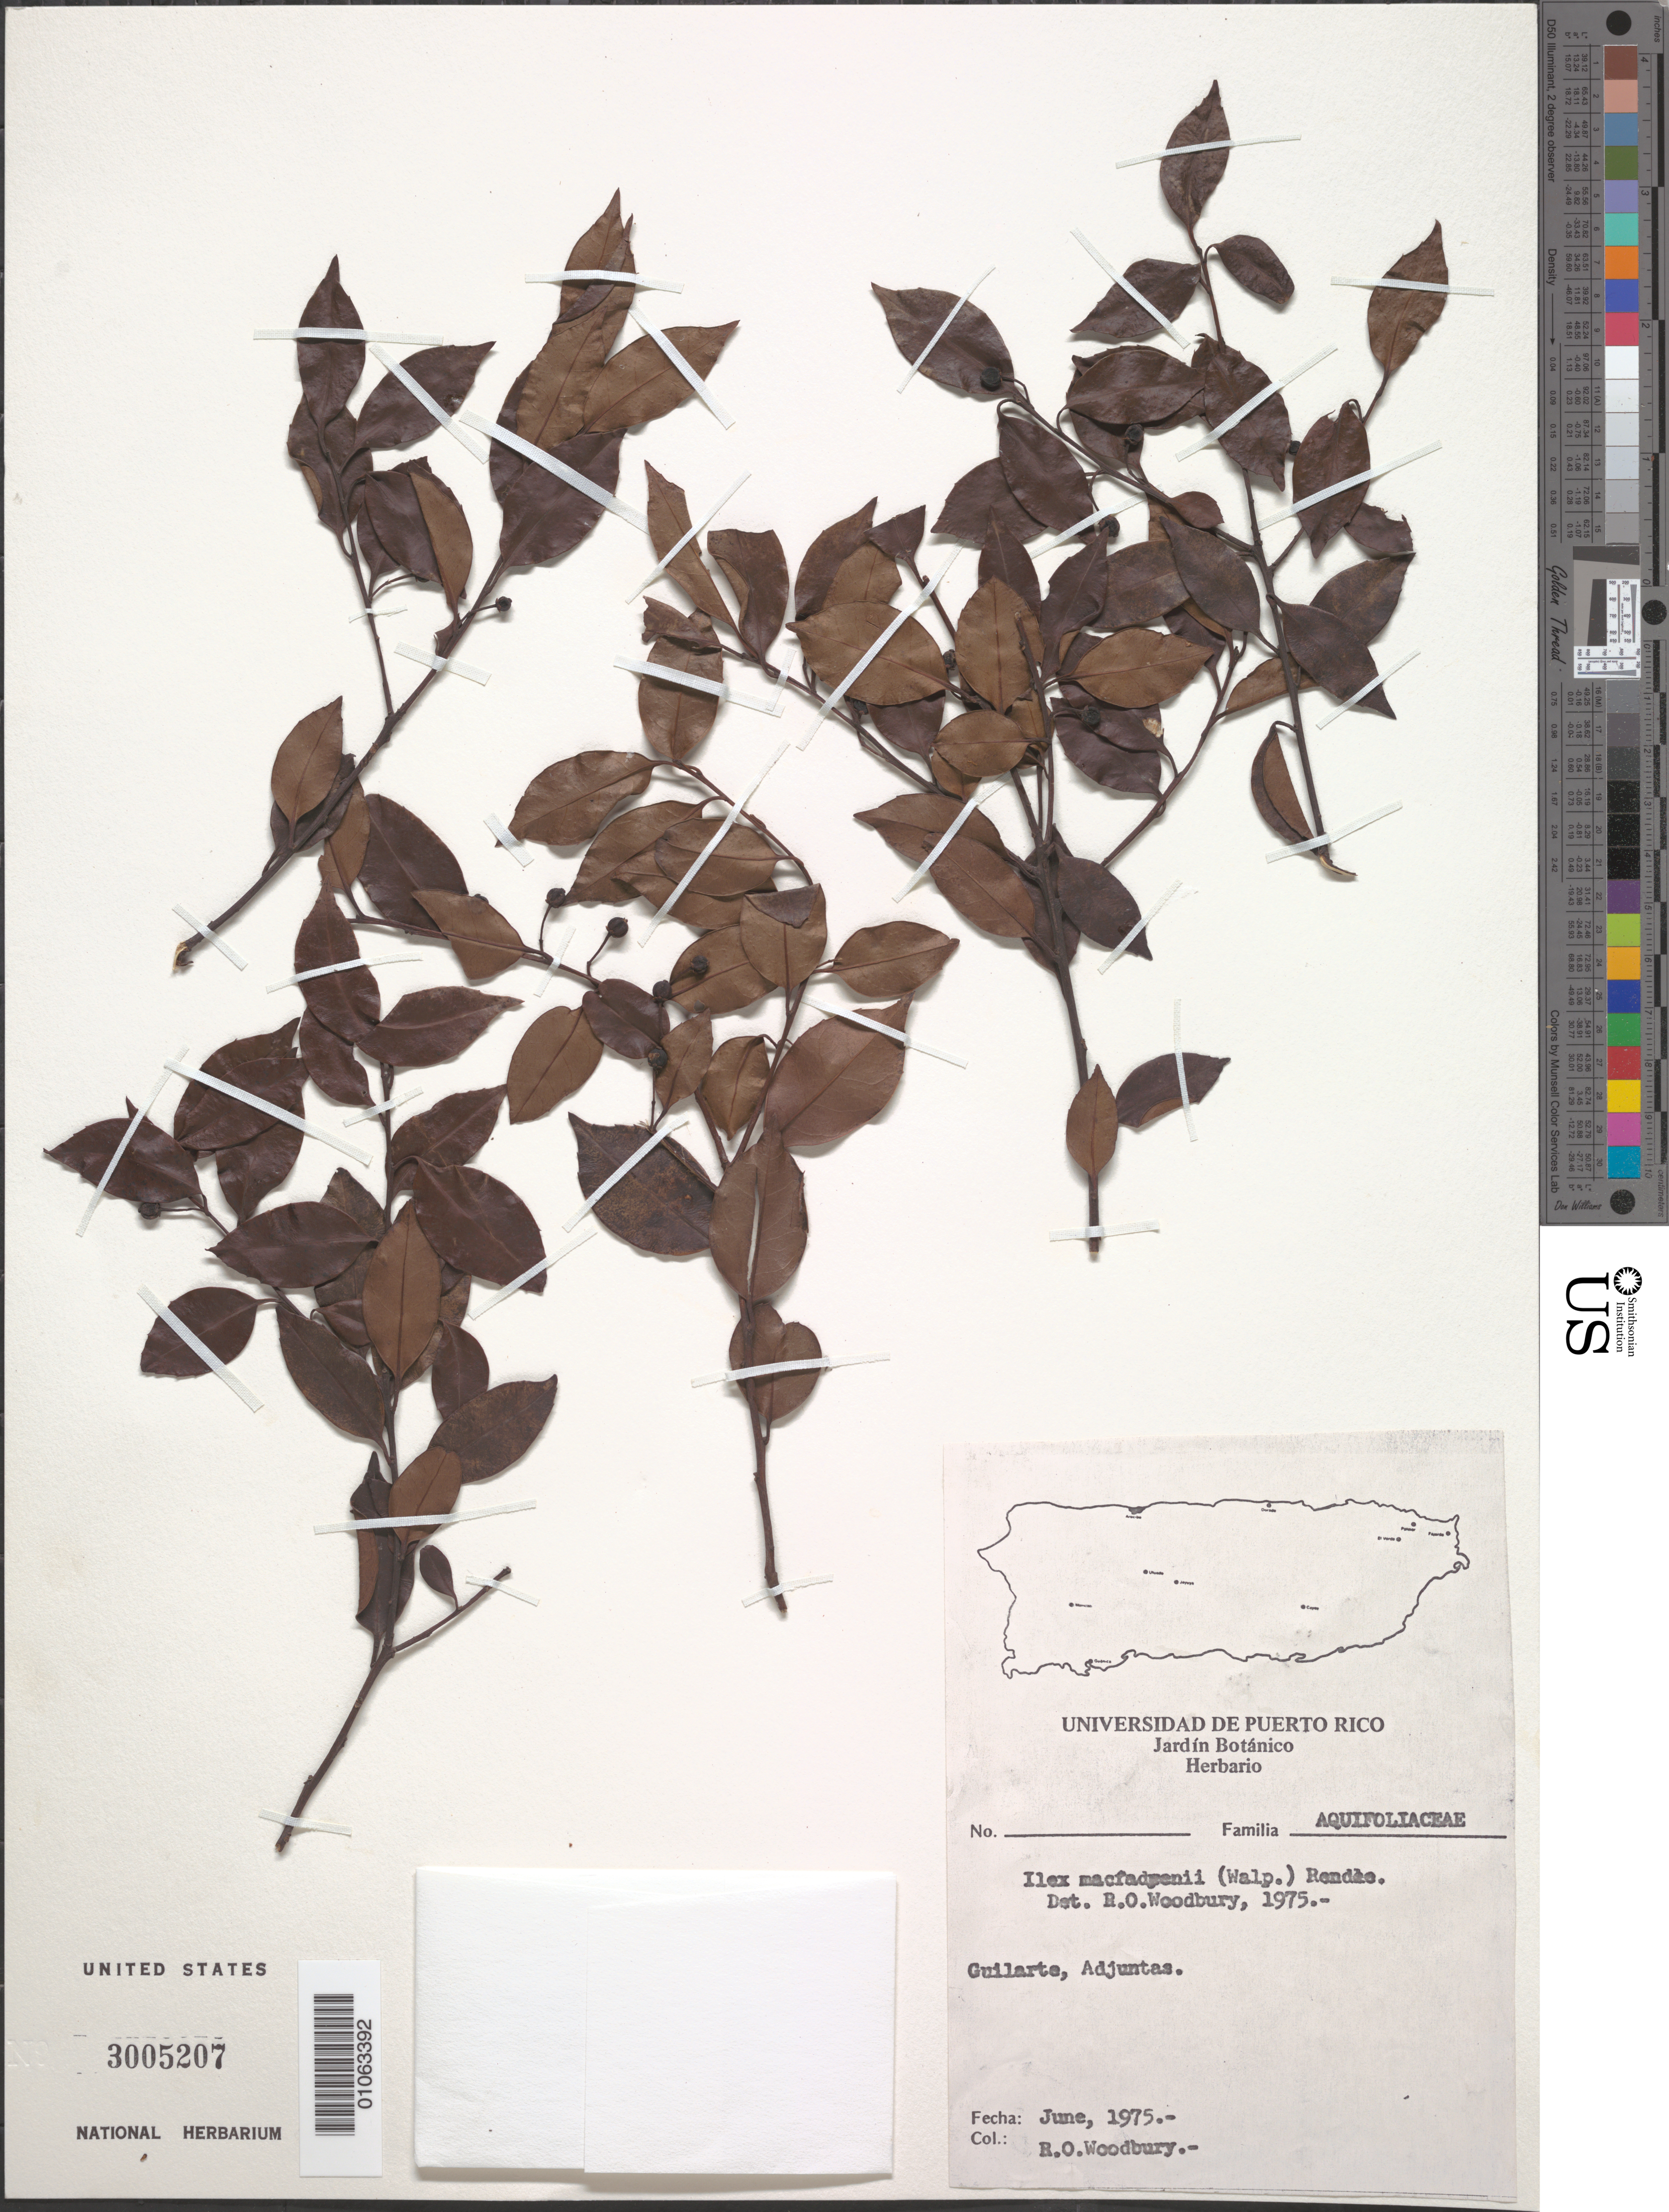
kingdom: Plantae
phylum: Tracheophyta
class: Magnoliopsida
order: Aquifoliales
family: Aquifoliaceae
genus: Ilex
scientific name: Ilex macfadyenii var. macfadyenii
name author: (Walp.) Rehder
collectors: R. O. Woodbury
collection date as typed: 01 Jun 1975 to 30 Jun 1975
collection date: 1975-06-01/1975-06-30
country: Puerto Rico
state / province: Adjuntas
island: Puerto Rico I.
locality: Guilarte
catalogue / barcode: US 3005207